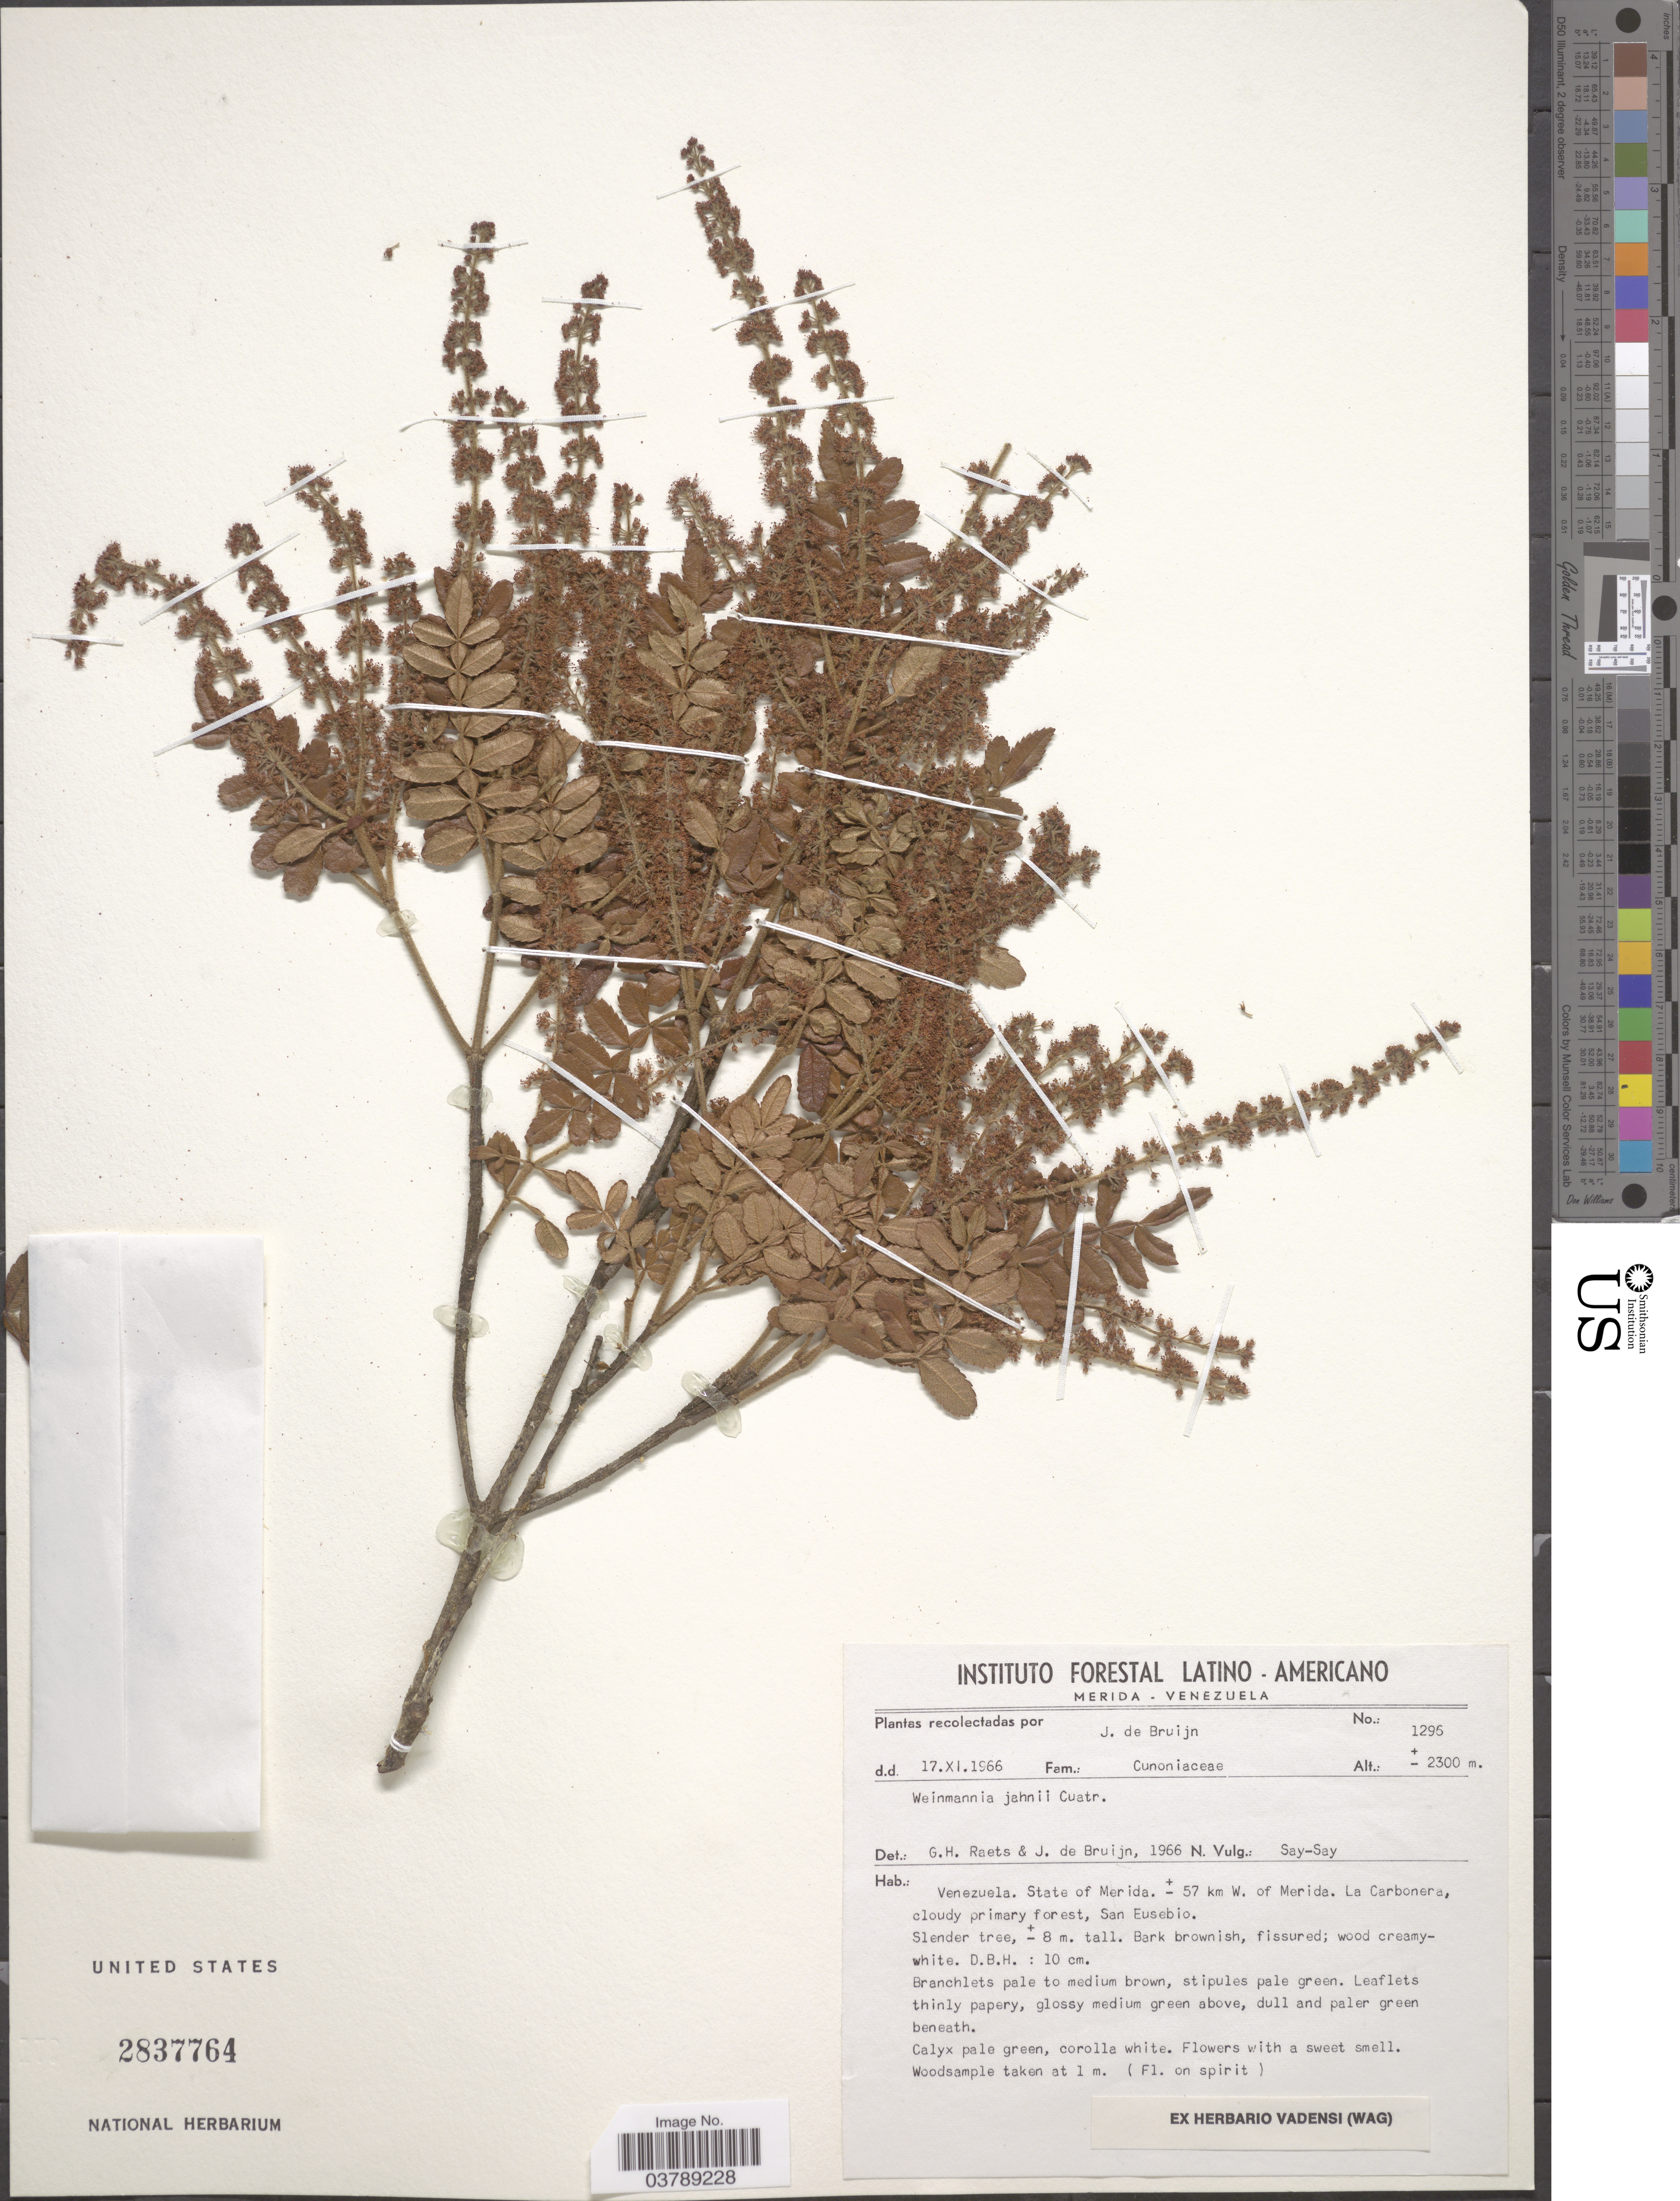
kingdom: Plantae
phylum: Tracheophyta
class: Magnoliopsida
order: Oxalidales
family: Cunoniaceae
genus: Weinmannia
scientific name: Weinmannia jahnii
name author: Cuatrec.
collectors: J. Bruijn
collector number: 1296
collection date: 1966-11-17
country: Venezuela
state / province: Merida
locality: ± 57 km W. of Merida. La Carbonera, cloudy primary forest, San Eusebio.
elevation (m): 2300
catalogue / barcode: US 2837764